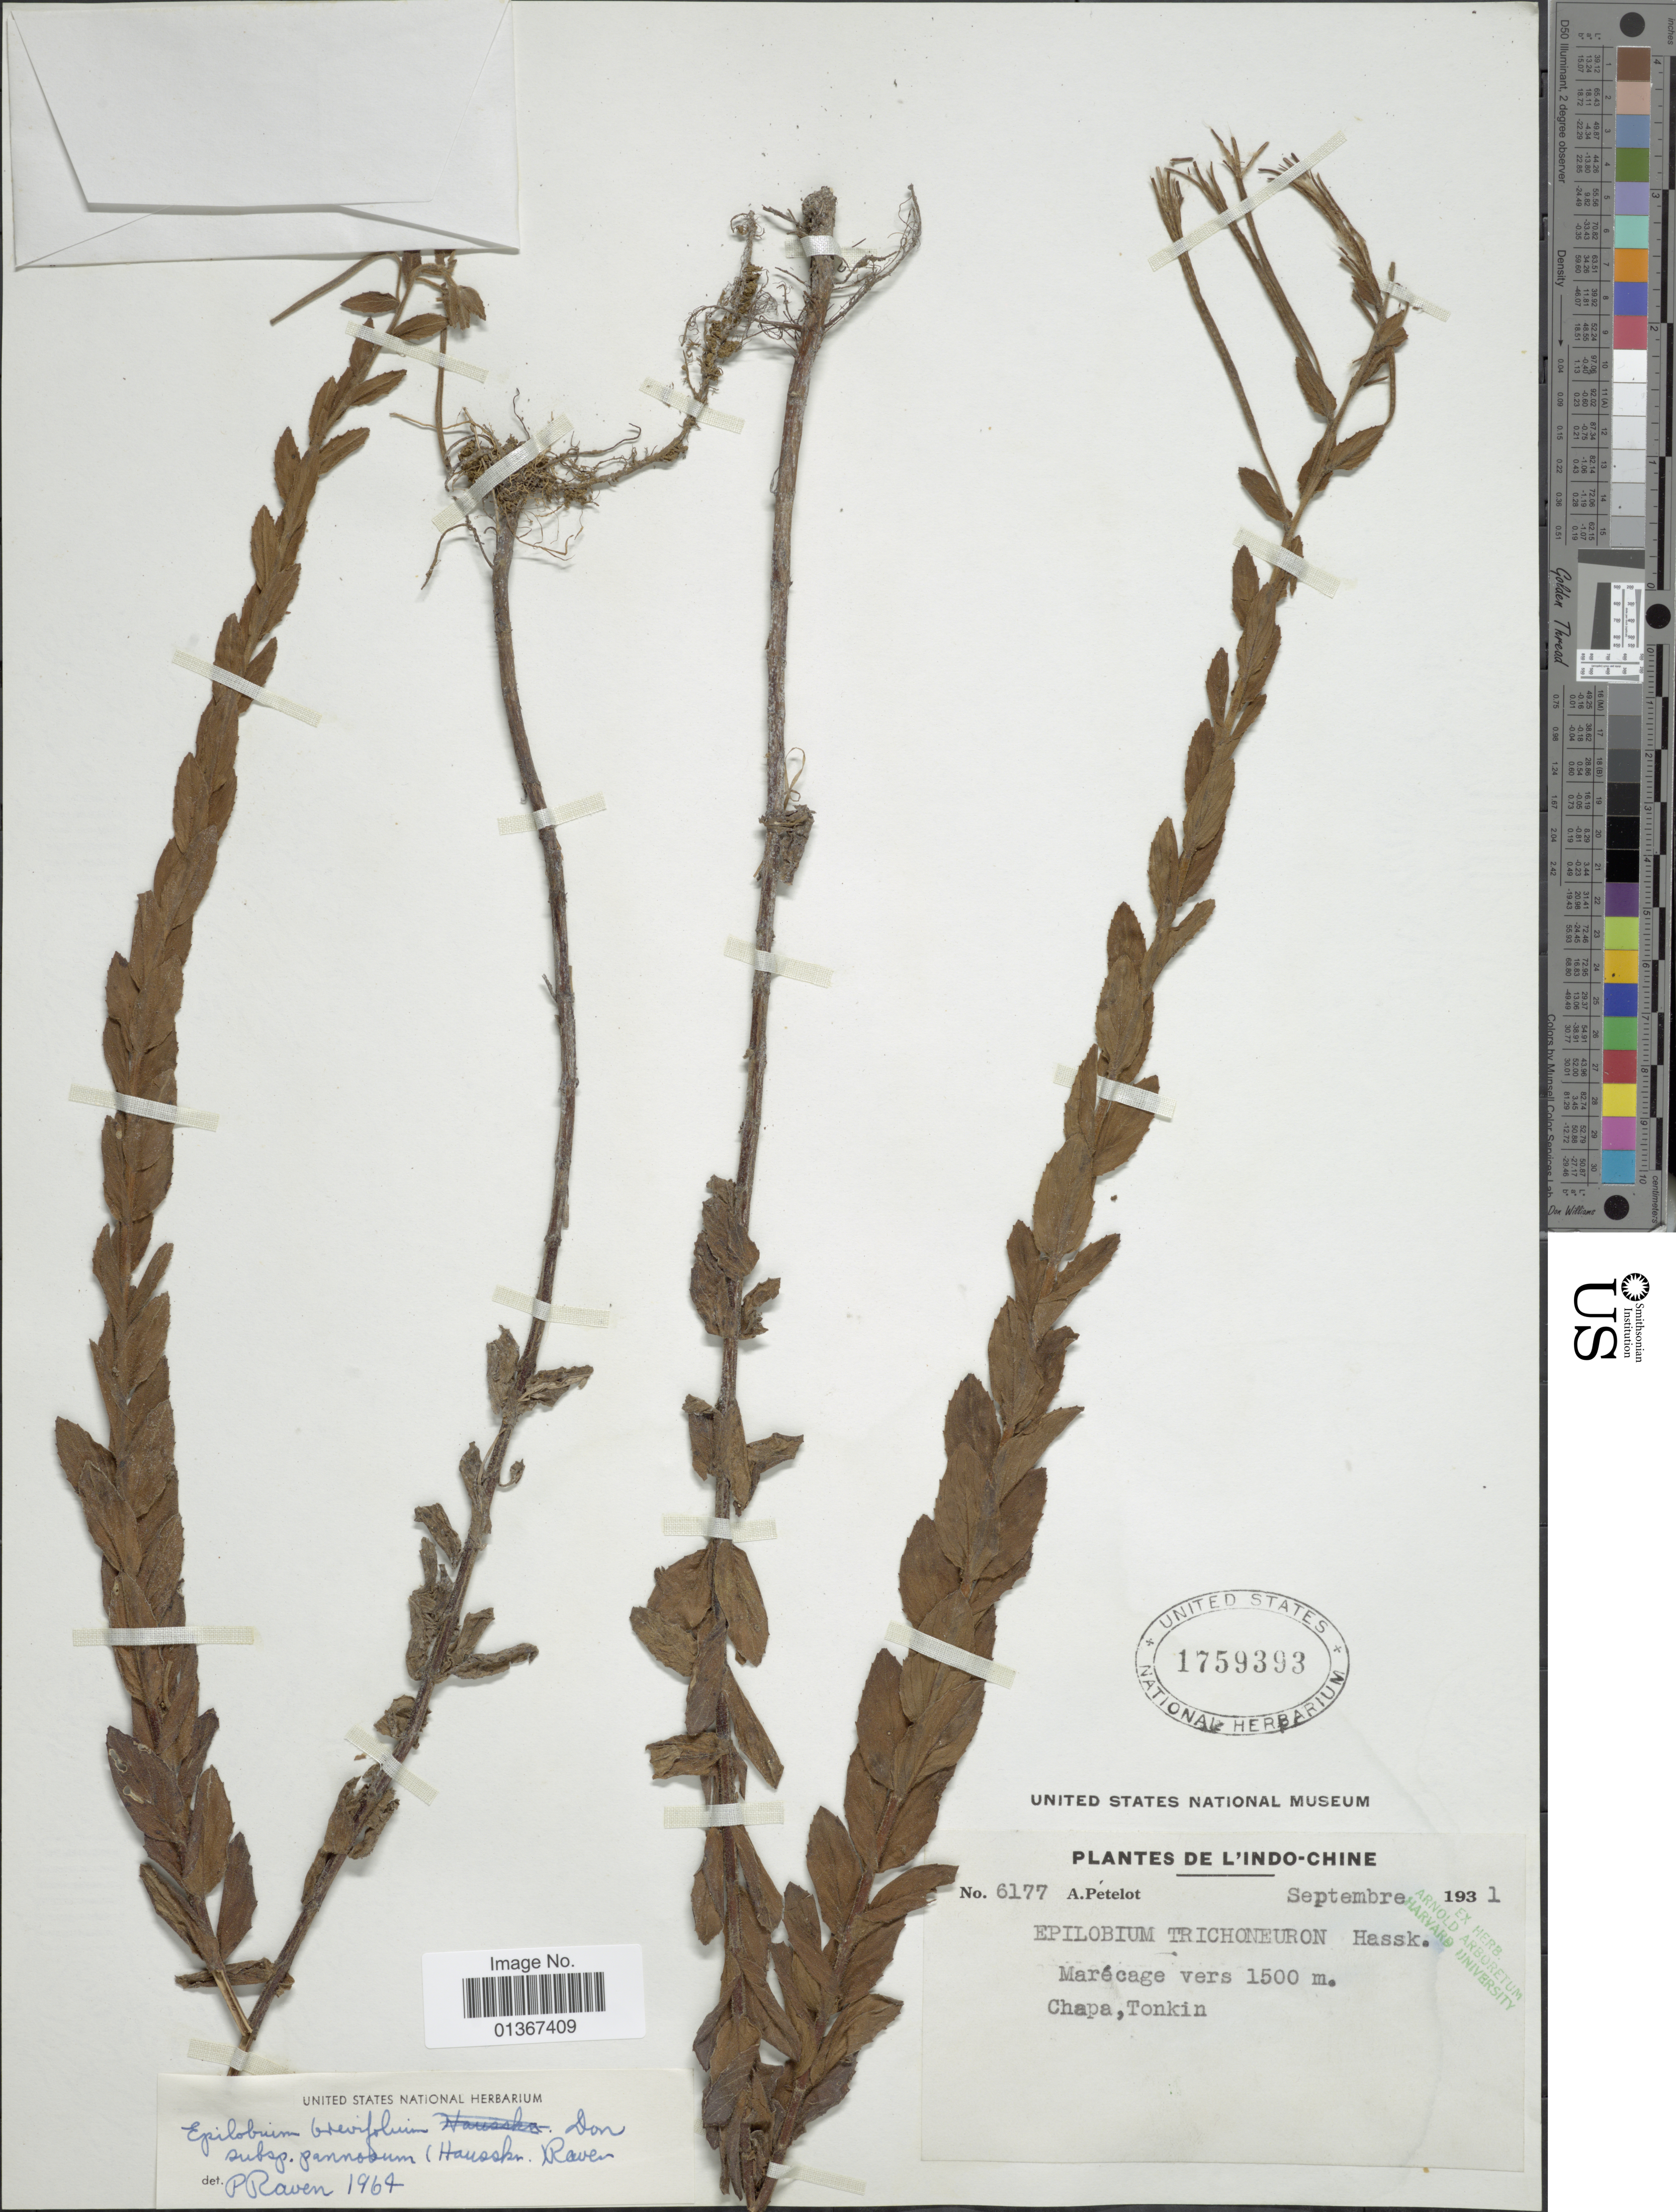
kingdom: Plantae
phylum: Tracheophyta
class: Magnoliopsida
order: Myrtales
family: Onagraceae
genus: Epilobium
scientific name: Epilobium pannosum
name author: Hausskn.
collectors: A. Petelot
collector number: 6177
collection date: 1931-09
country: Vietnam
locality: L'Indo-Chine. Marécage. Chapa, Tonkin.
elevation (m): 1500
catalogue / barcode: US 1759393